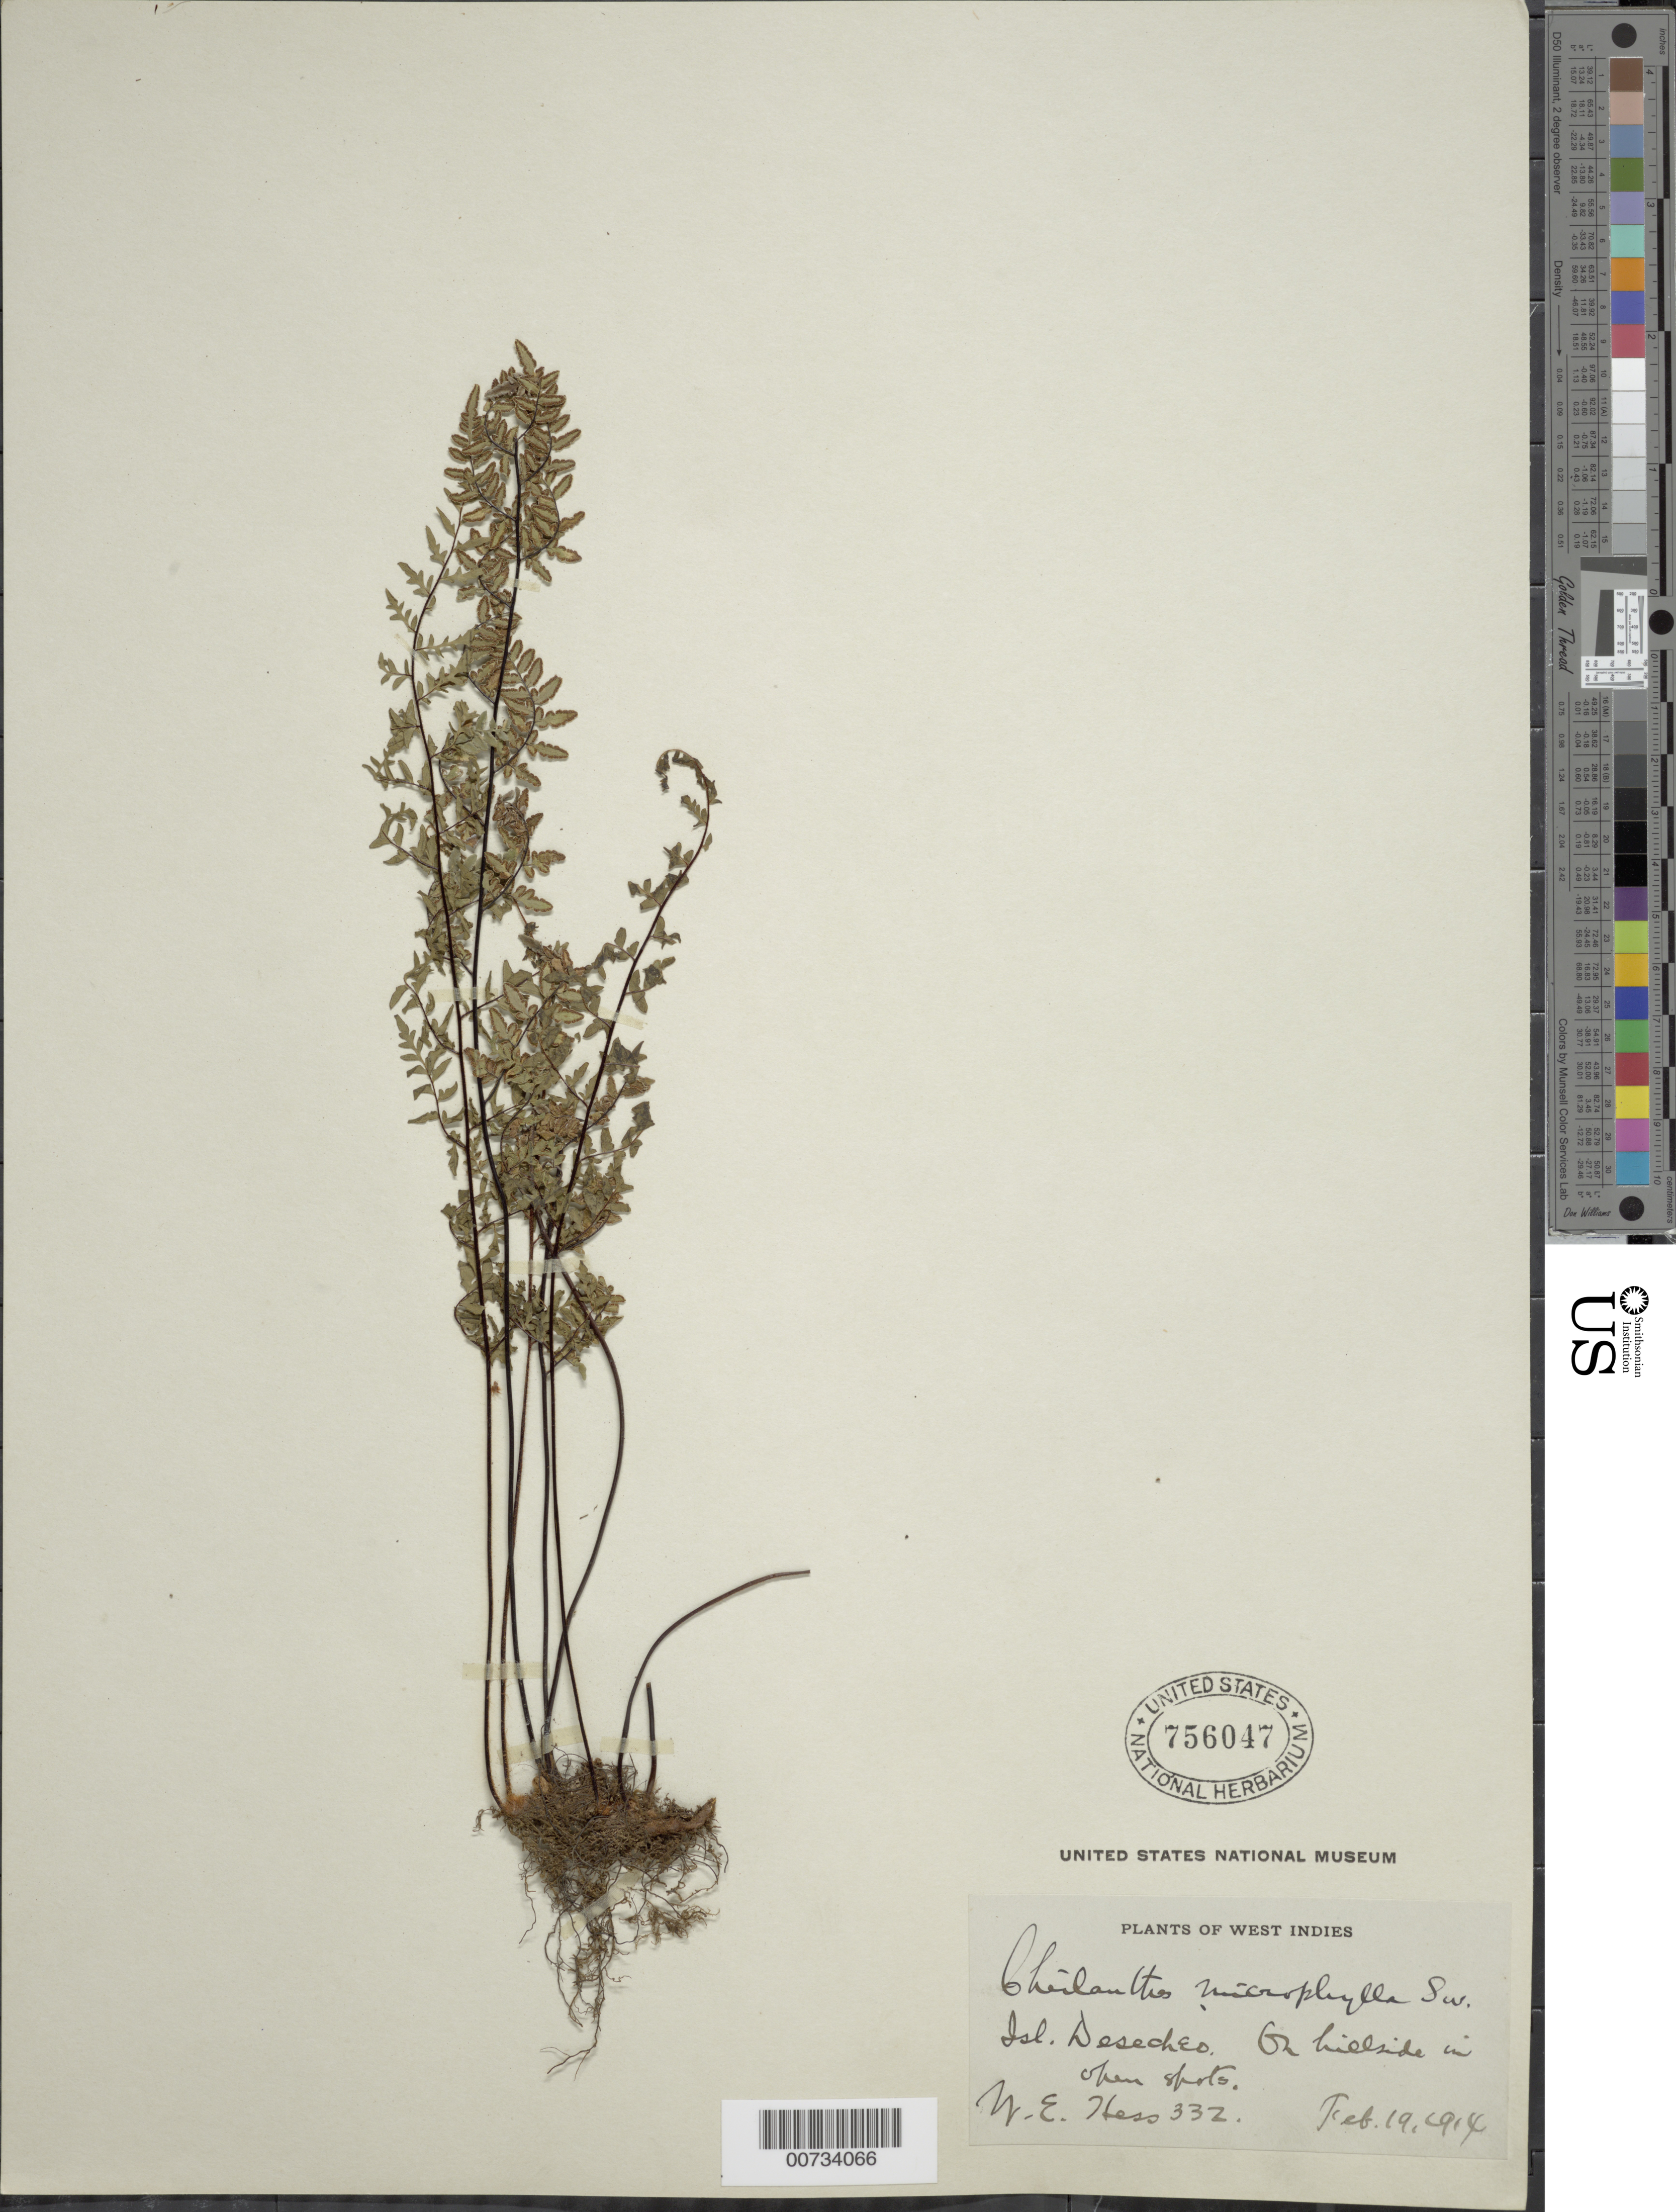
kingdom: Plantae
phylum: Tracheophyta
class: Polypodiopsida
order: Polypodiales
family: Pteridaceae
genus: Myriopteris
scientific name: Myriopteris microphylla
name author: (Sw.) Grusz & Windham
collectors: W. Hess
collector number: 332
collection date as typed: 19 Feb 1914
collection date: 1914-02-19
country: Puerto Rico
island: Desecheo I.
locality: Desecheo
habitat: On hillside in open spots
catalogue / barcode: US 756047